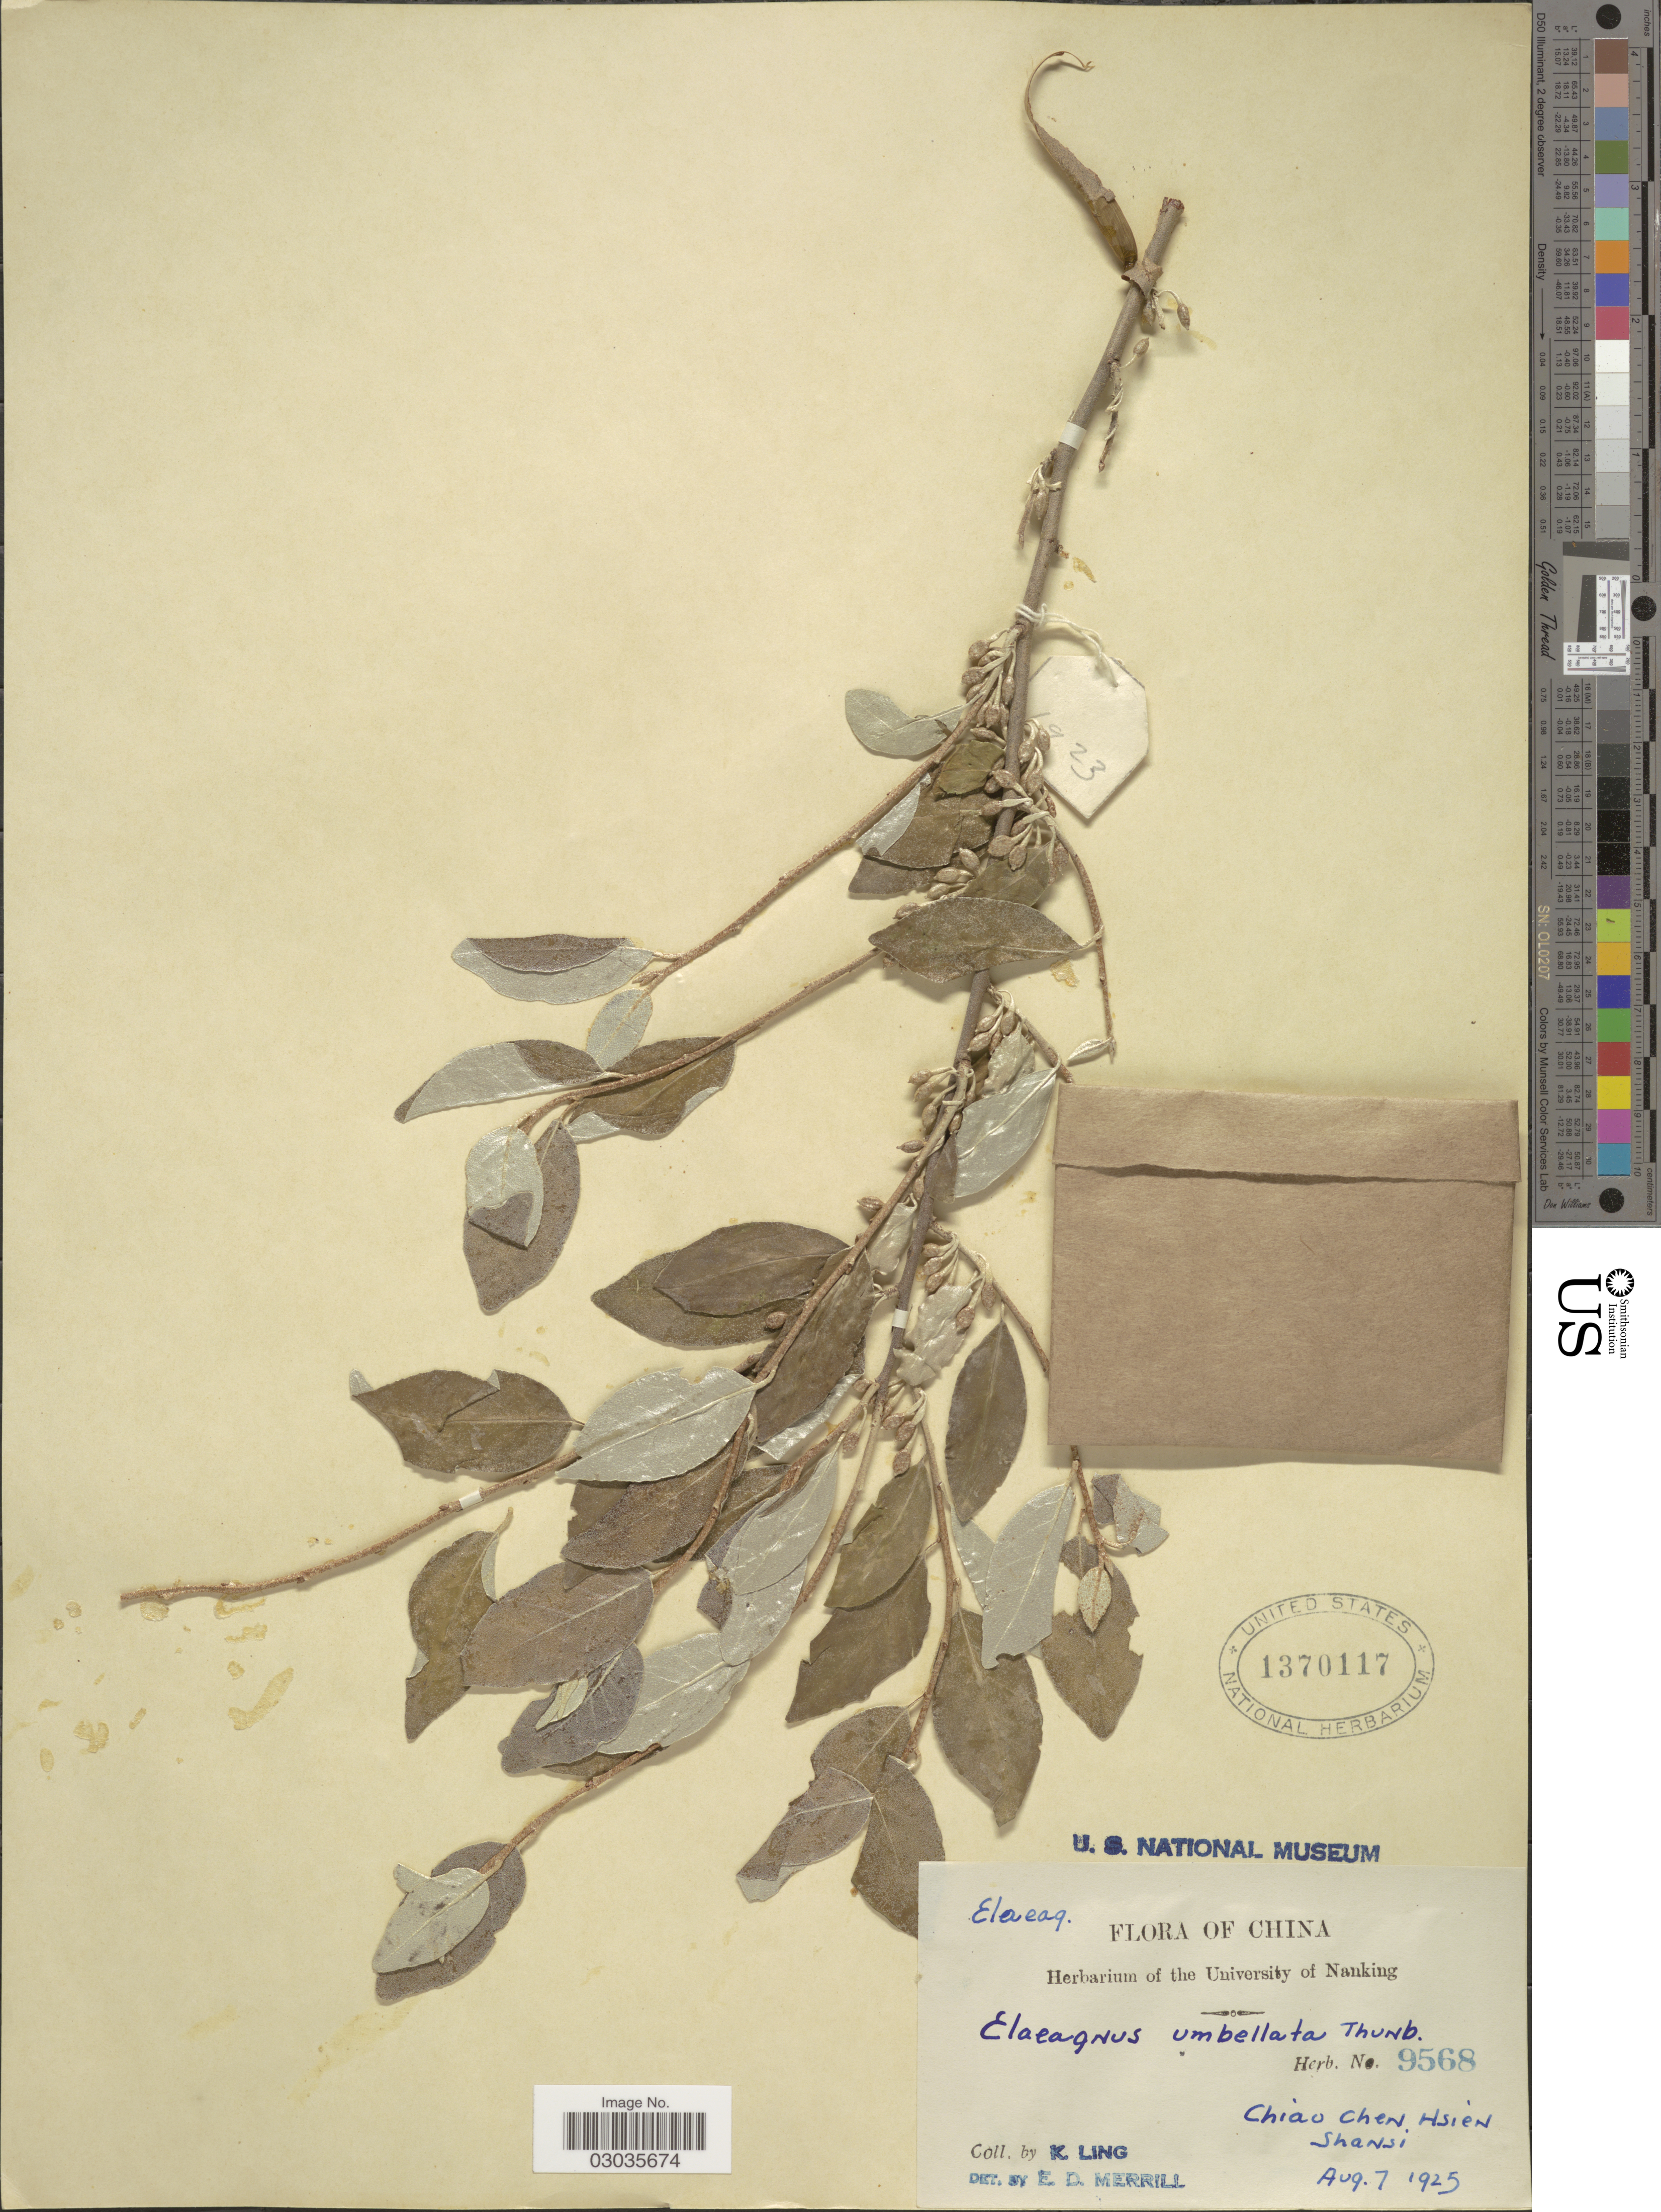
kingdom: Plantae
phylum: Tracheophyta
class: Magnoliopsida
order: Rosales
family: Elaeagnaceae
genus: Elaeagnus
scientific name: Elaeagnus umbellata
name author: Thunb.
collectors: K. Ling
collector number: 9568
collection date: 1925-08-07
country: China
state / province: Shanxi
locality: Chiao Chen Hsien. Shansi.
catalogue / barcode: US 1370117